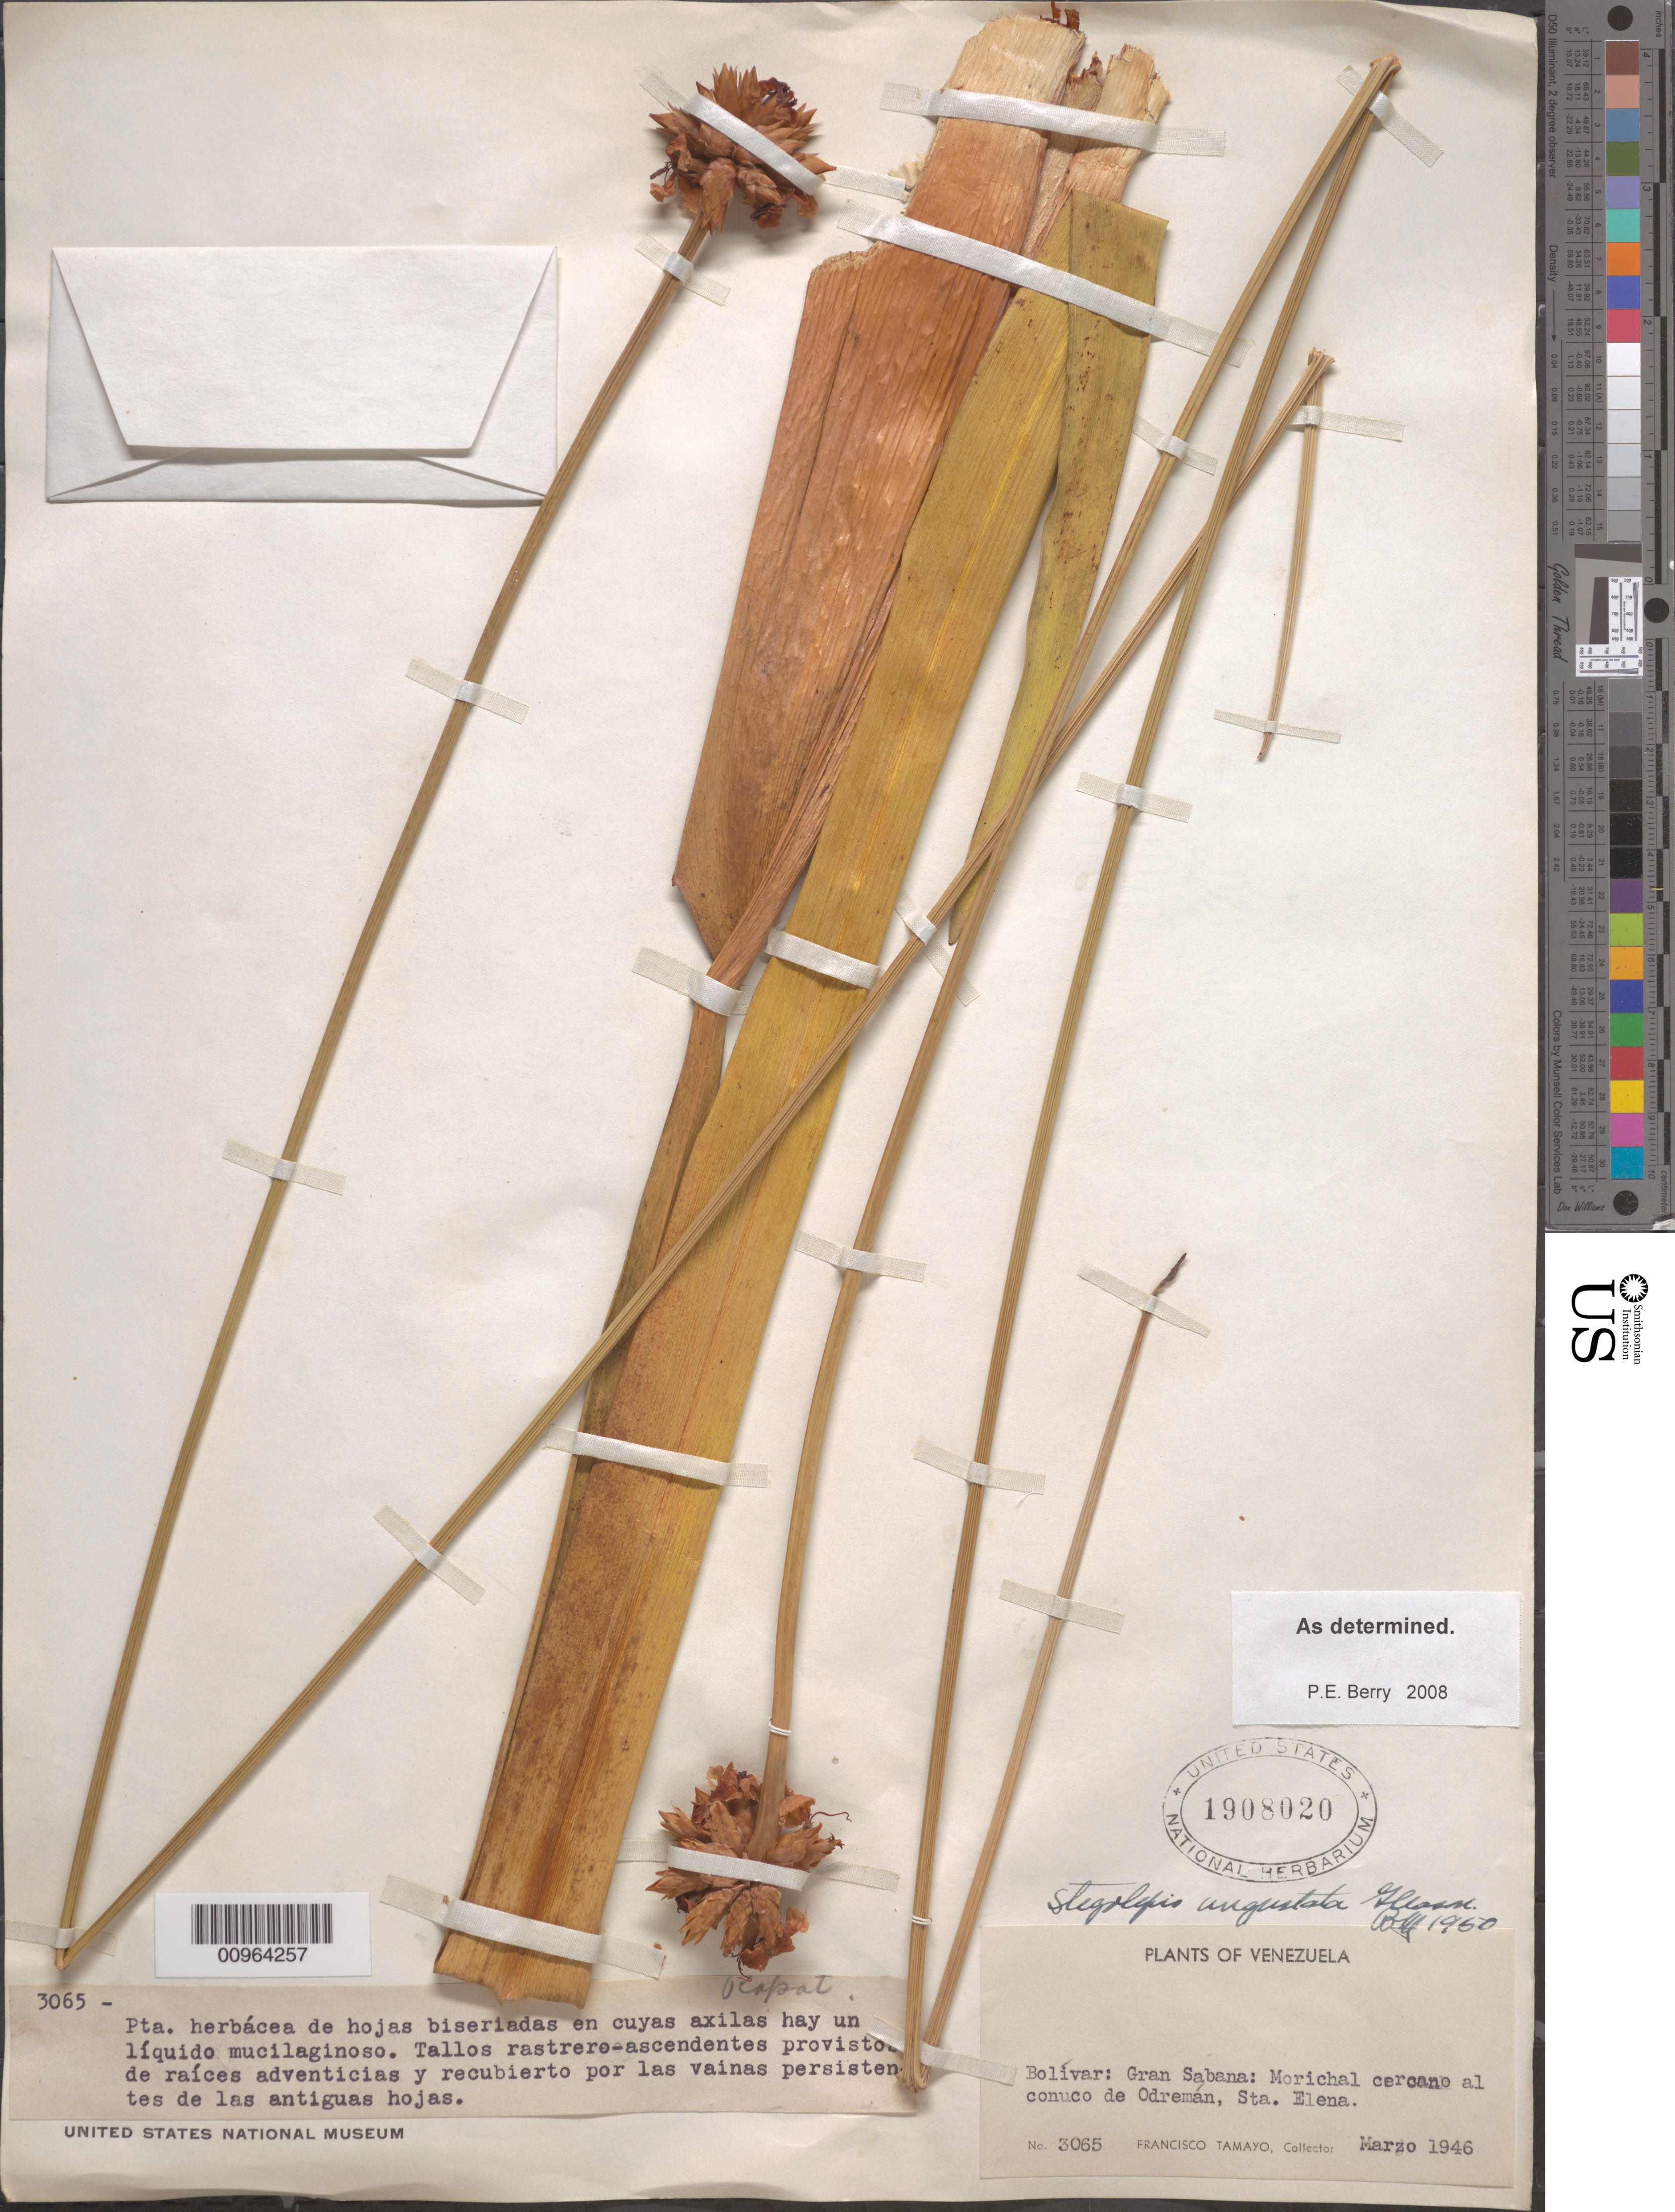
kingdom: Plantae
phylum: Tracheophyta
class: Liliopsida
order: Poales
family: Rapateaceae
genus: Stegolepis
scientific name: Stegolepis angustata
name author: Gleason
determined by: Berry, P. E., (WIS), University of Wisconsin - Madison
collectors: F. Tamayo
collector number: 3065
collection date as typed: Mar-46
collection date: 1946-03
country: Venezuela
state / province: Bolívar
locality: Gran Sabana, Sta. Elena, Conuco de Odremán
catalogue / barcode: US 1908020